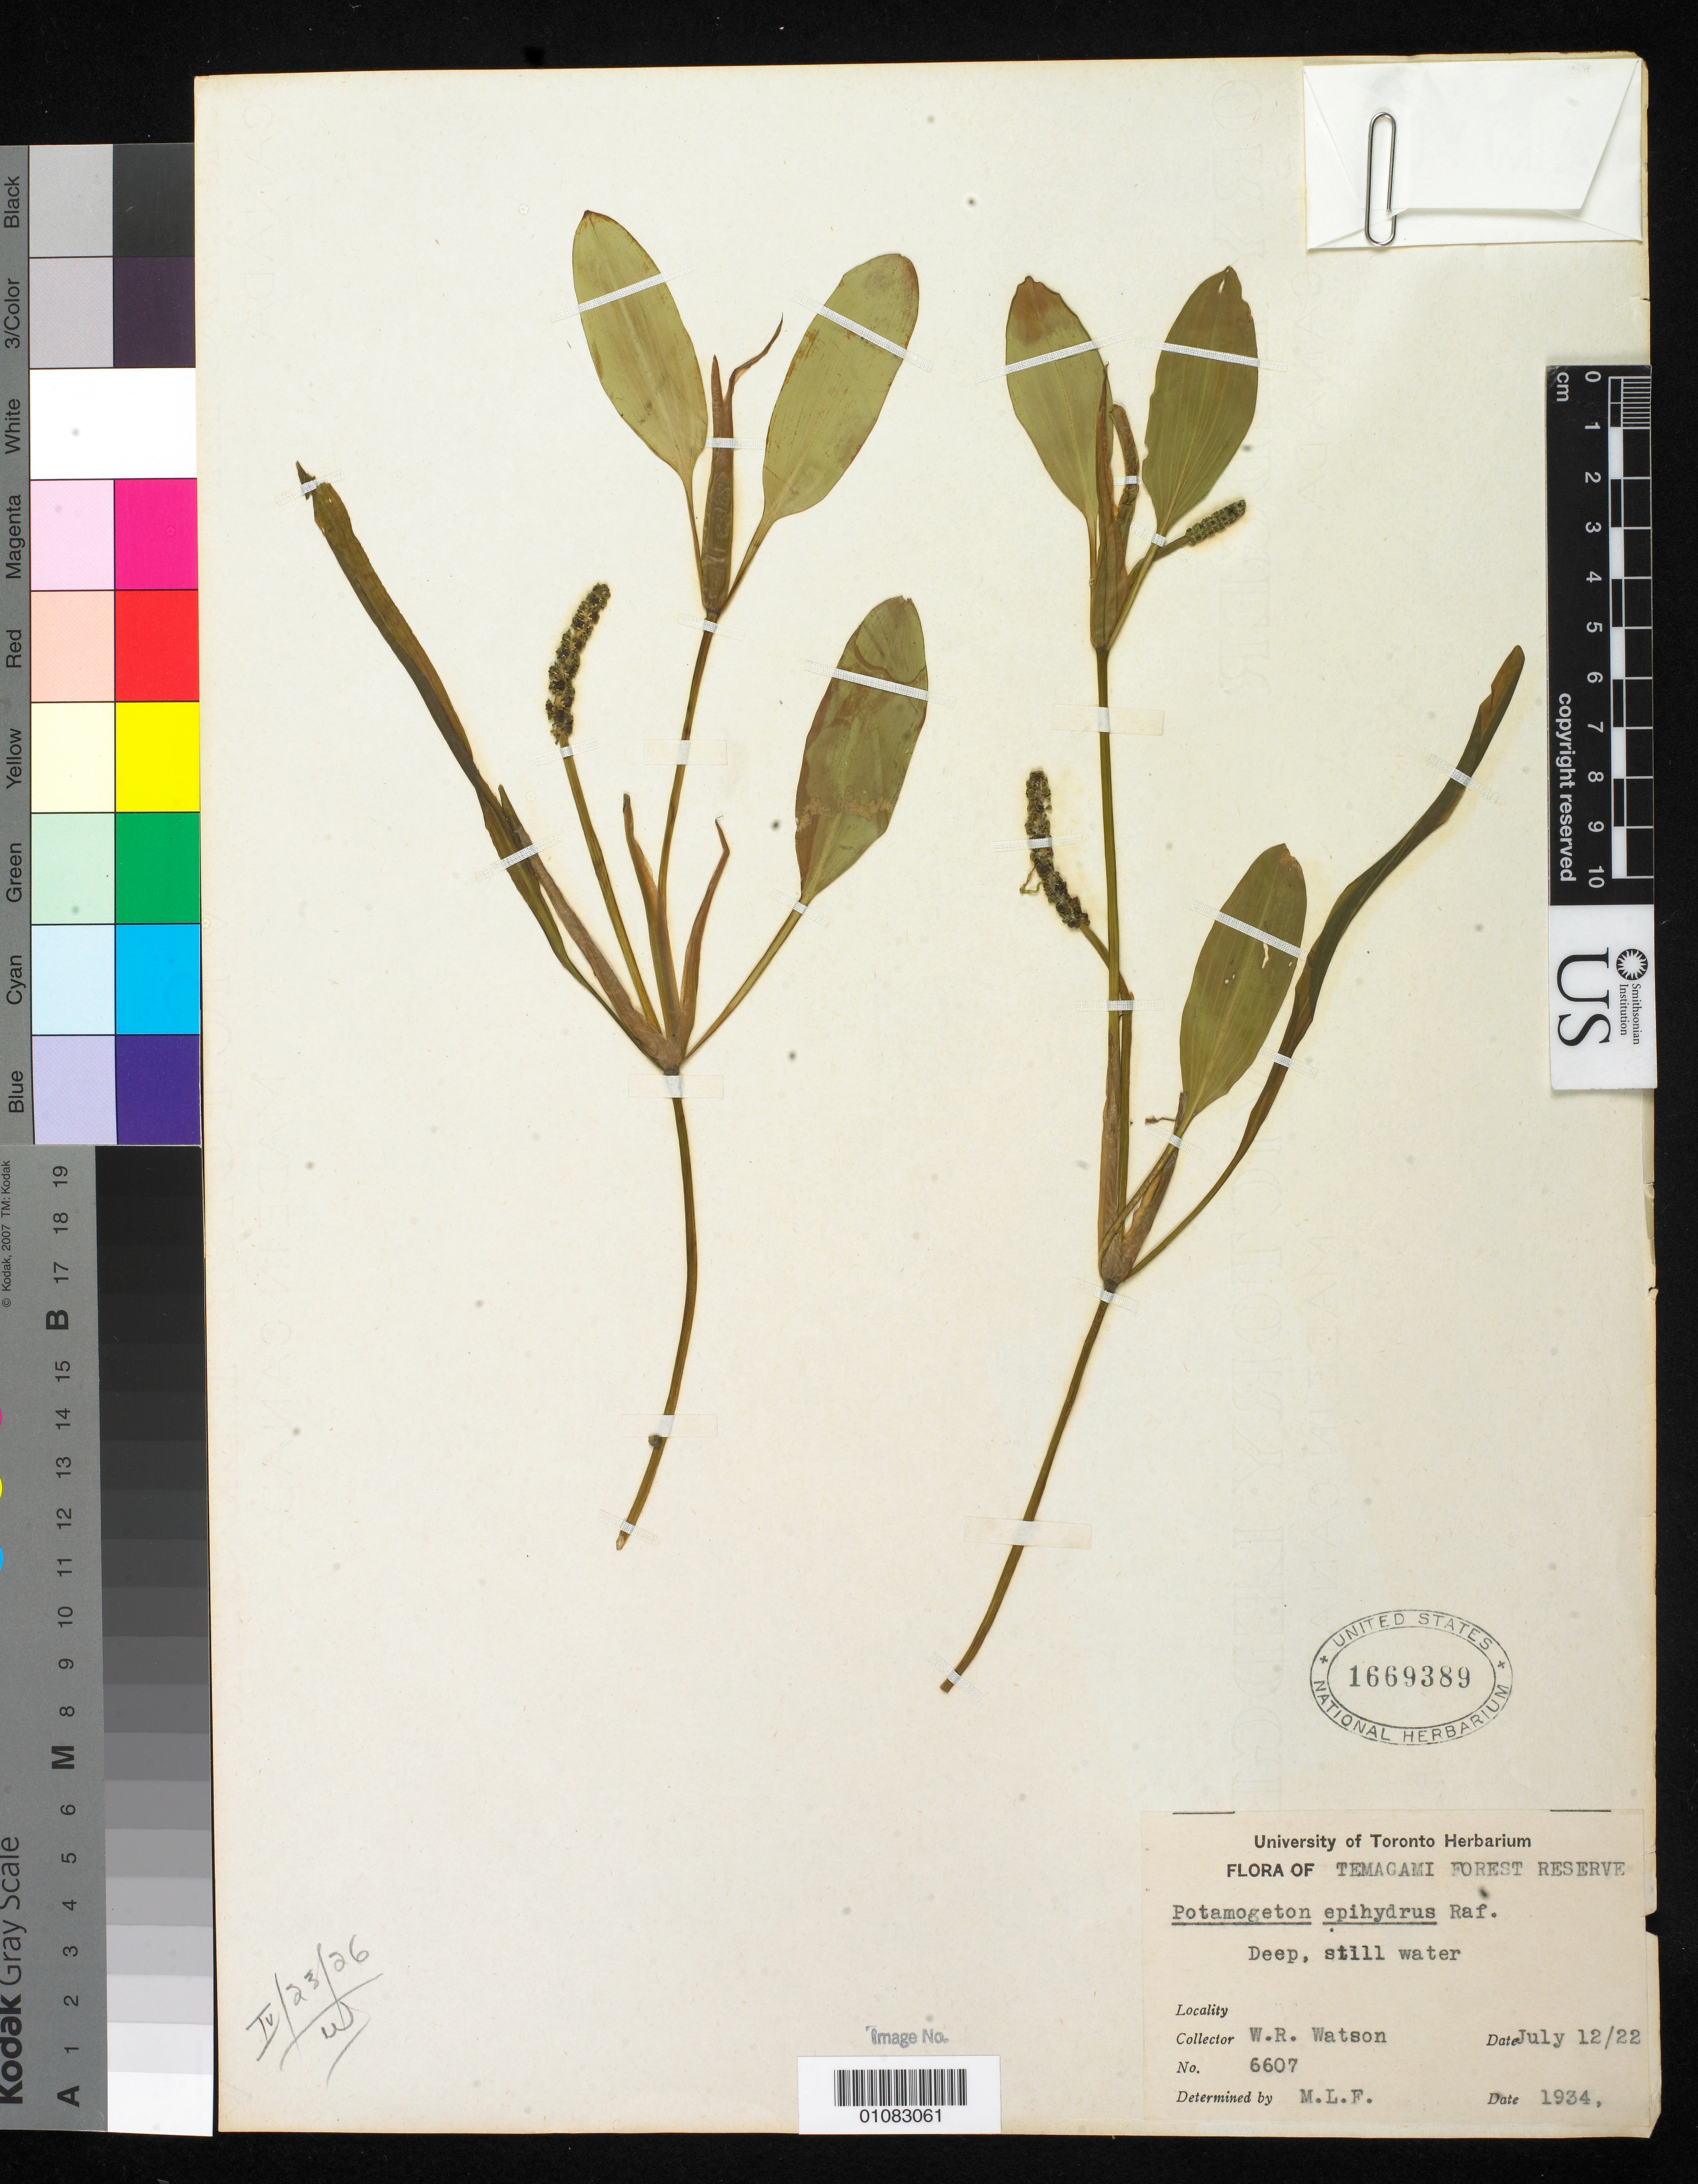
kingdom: Plantae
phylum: Tracheophyta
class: Liliopsida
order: Alismatales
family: Potamogetonaceae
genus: Potamogeton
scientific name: Potamogeton epihydrus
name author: Raf.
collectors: W. R. Watson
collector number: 6607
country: Canada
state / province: Ontario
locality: Temagami Forest Reserve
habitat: Deep, still water,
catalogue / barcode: US 1669389